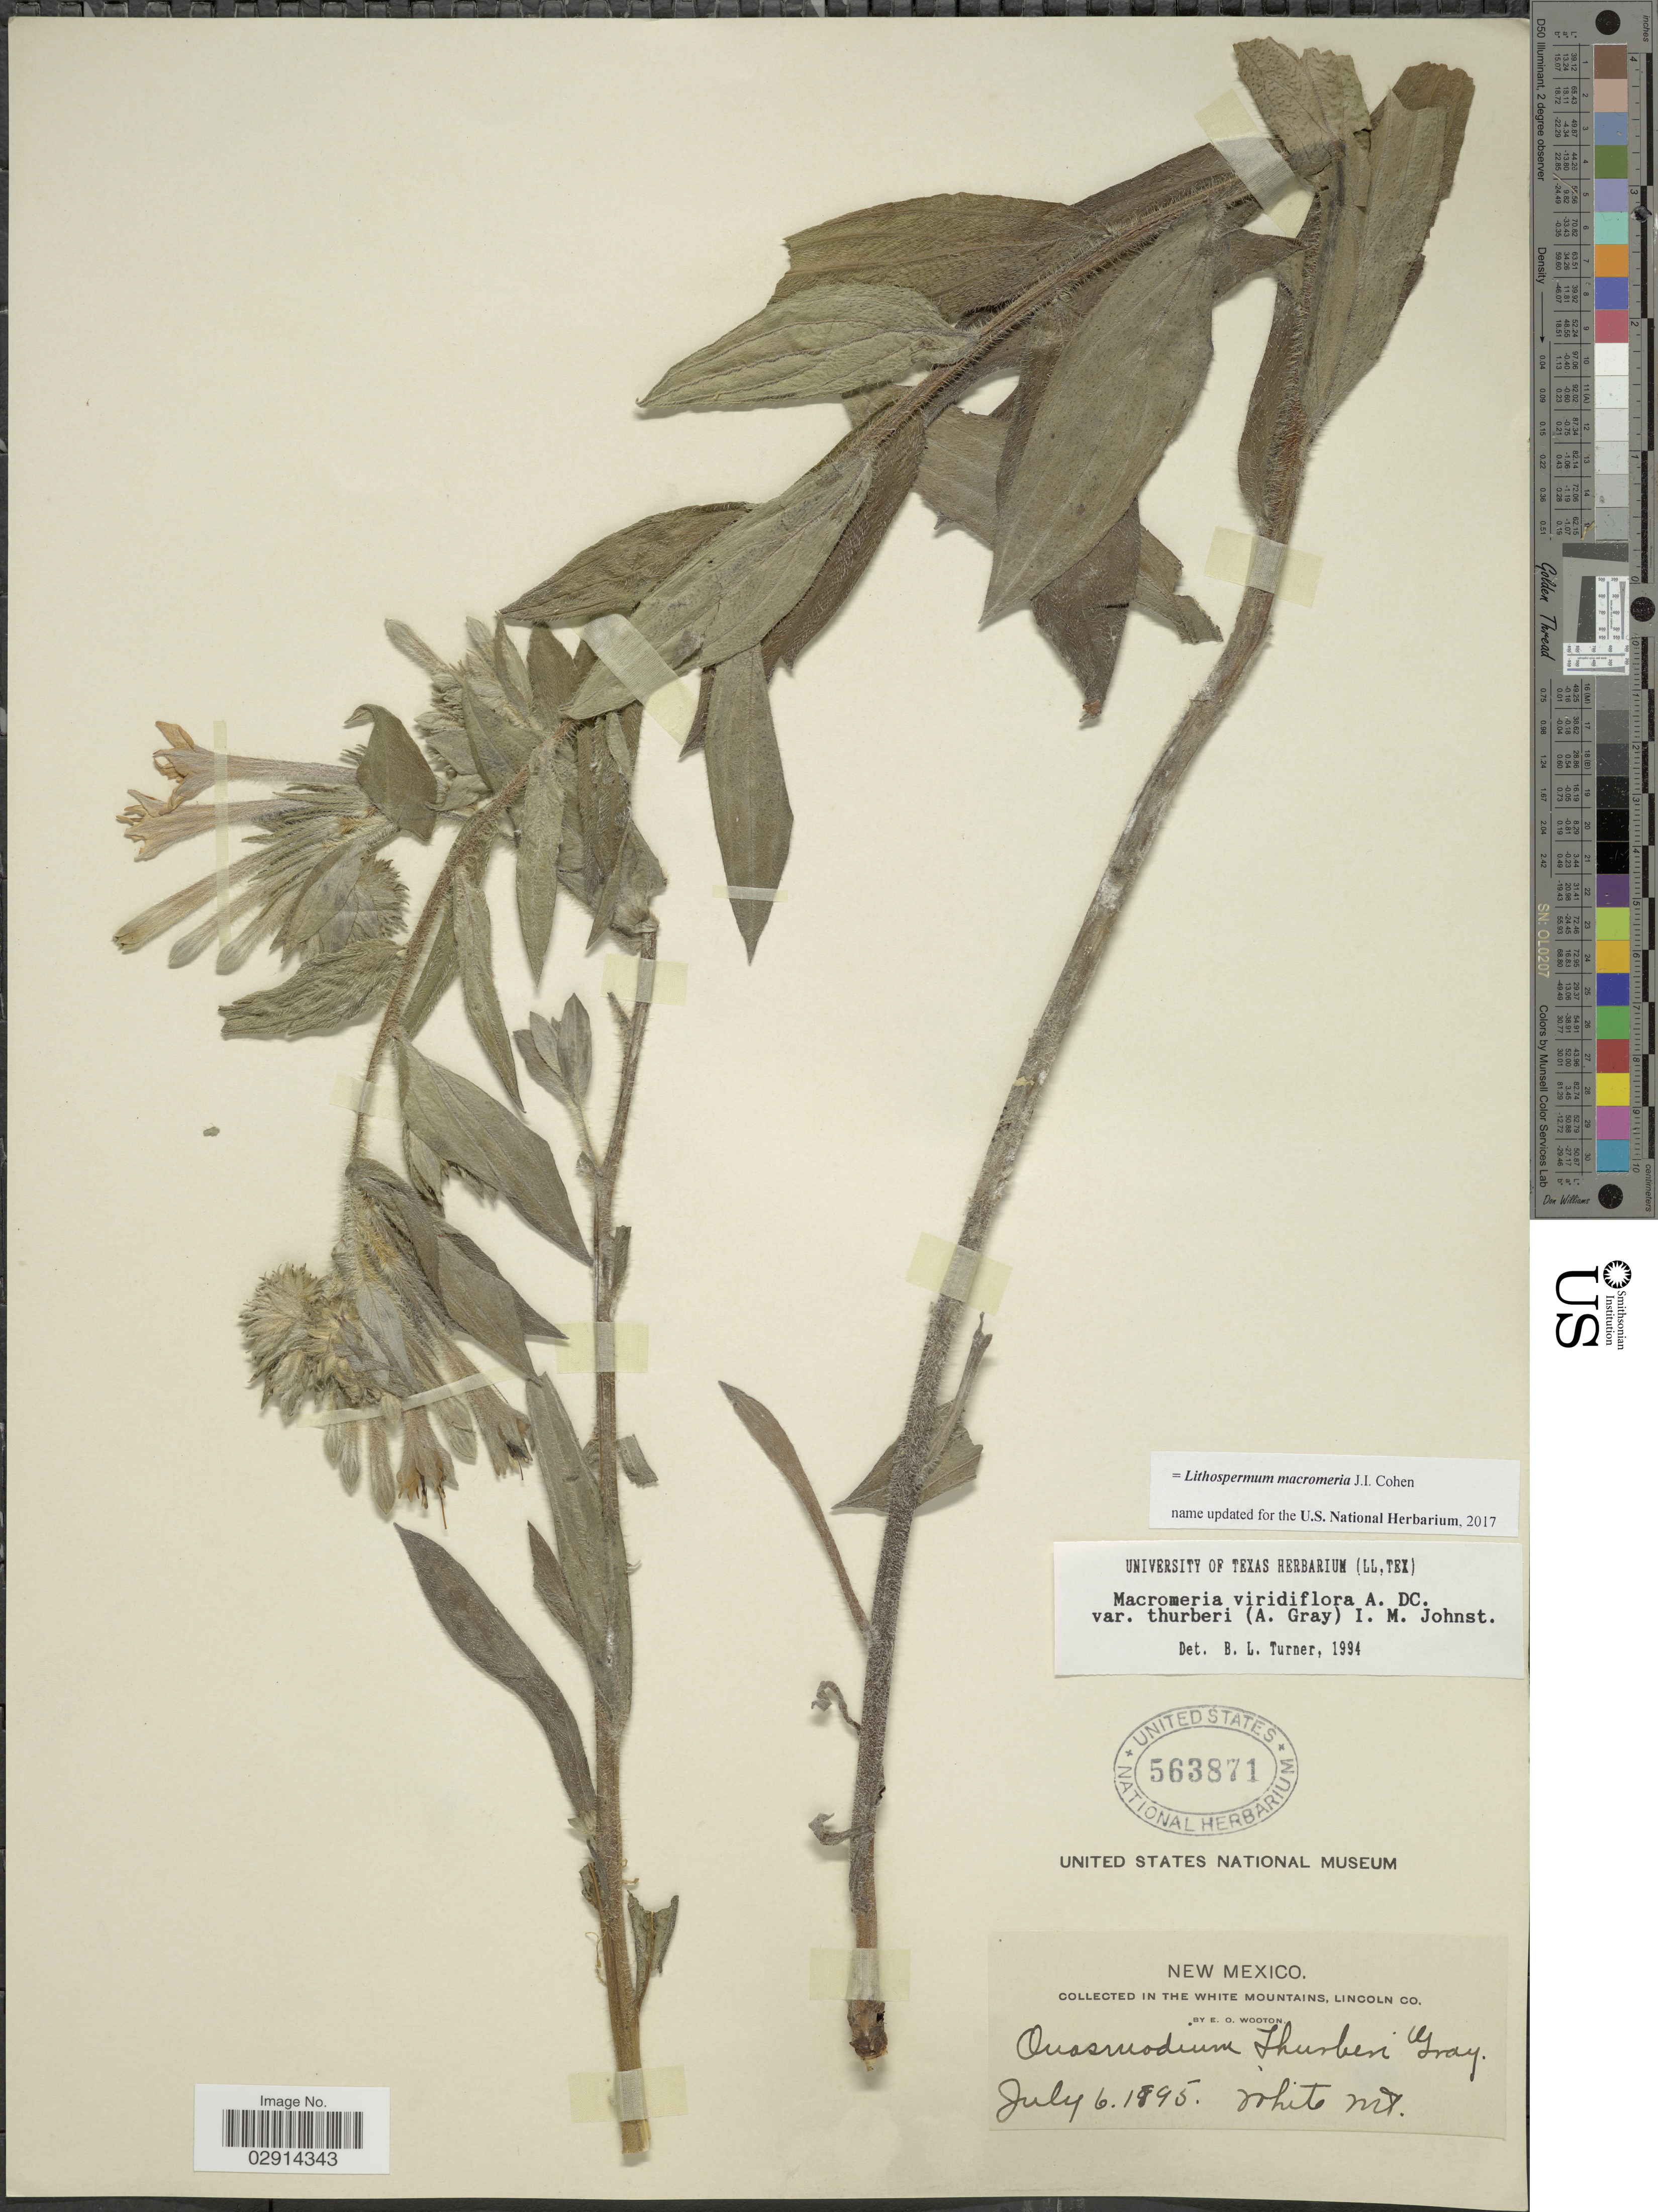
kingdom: Plantae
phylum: Tracheophyta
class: Magnoliopsida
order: Boraginales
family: Boraginaceae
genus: Lithospermum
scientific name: Lithospermum macromeria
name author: Cohen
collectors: E. O. Wooton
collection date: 1895-07-06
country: United States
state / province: New Mexico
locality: In the White Mountains, Lincoln Co.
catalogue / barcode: US 563871